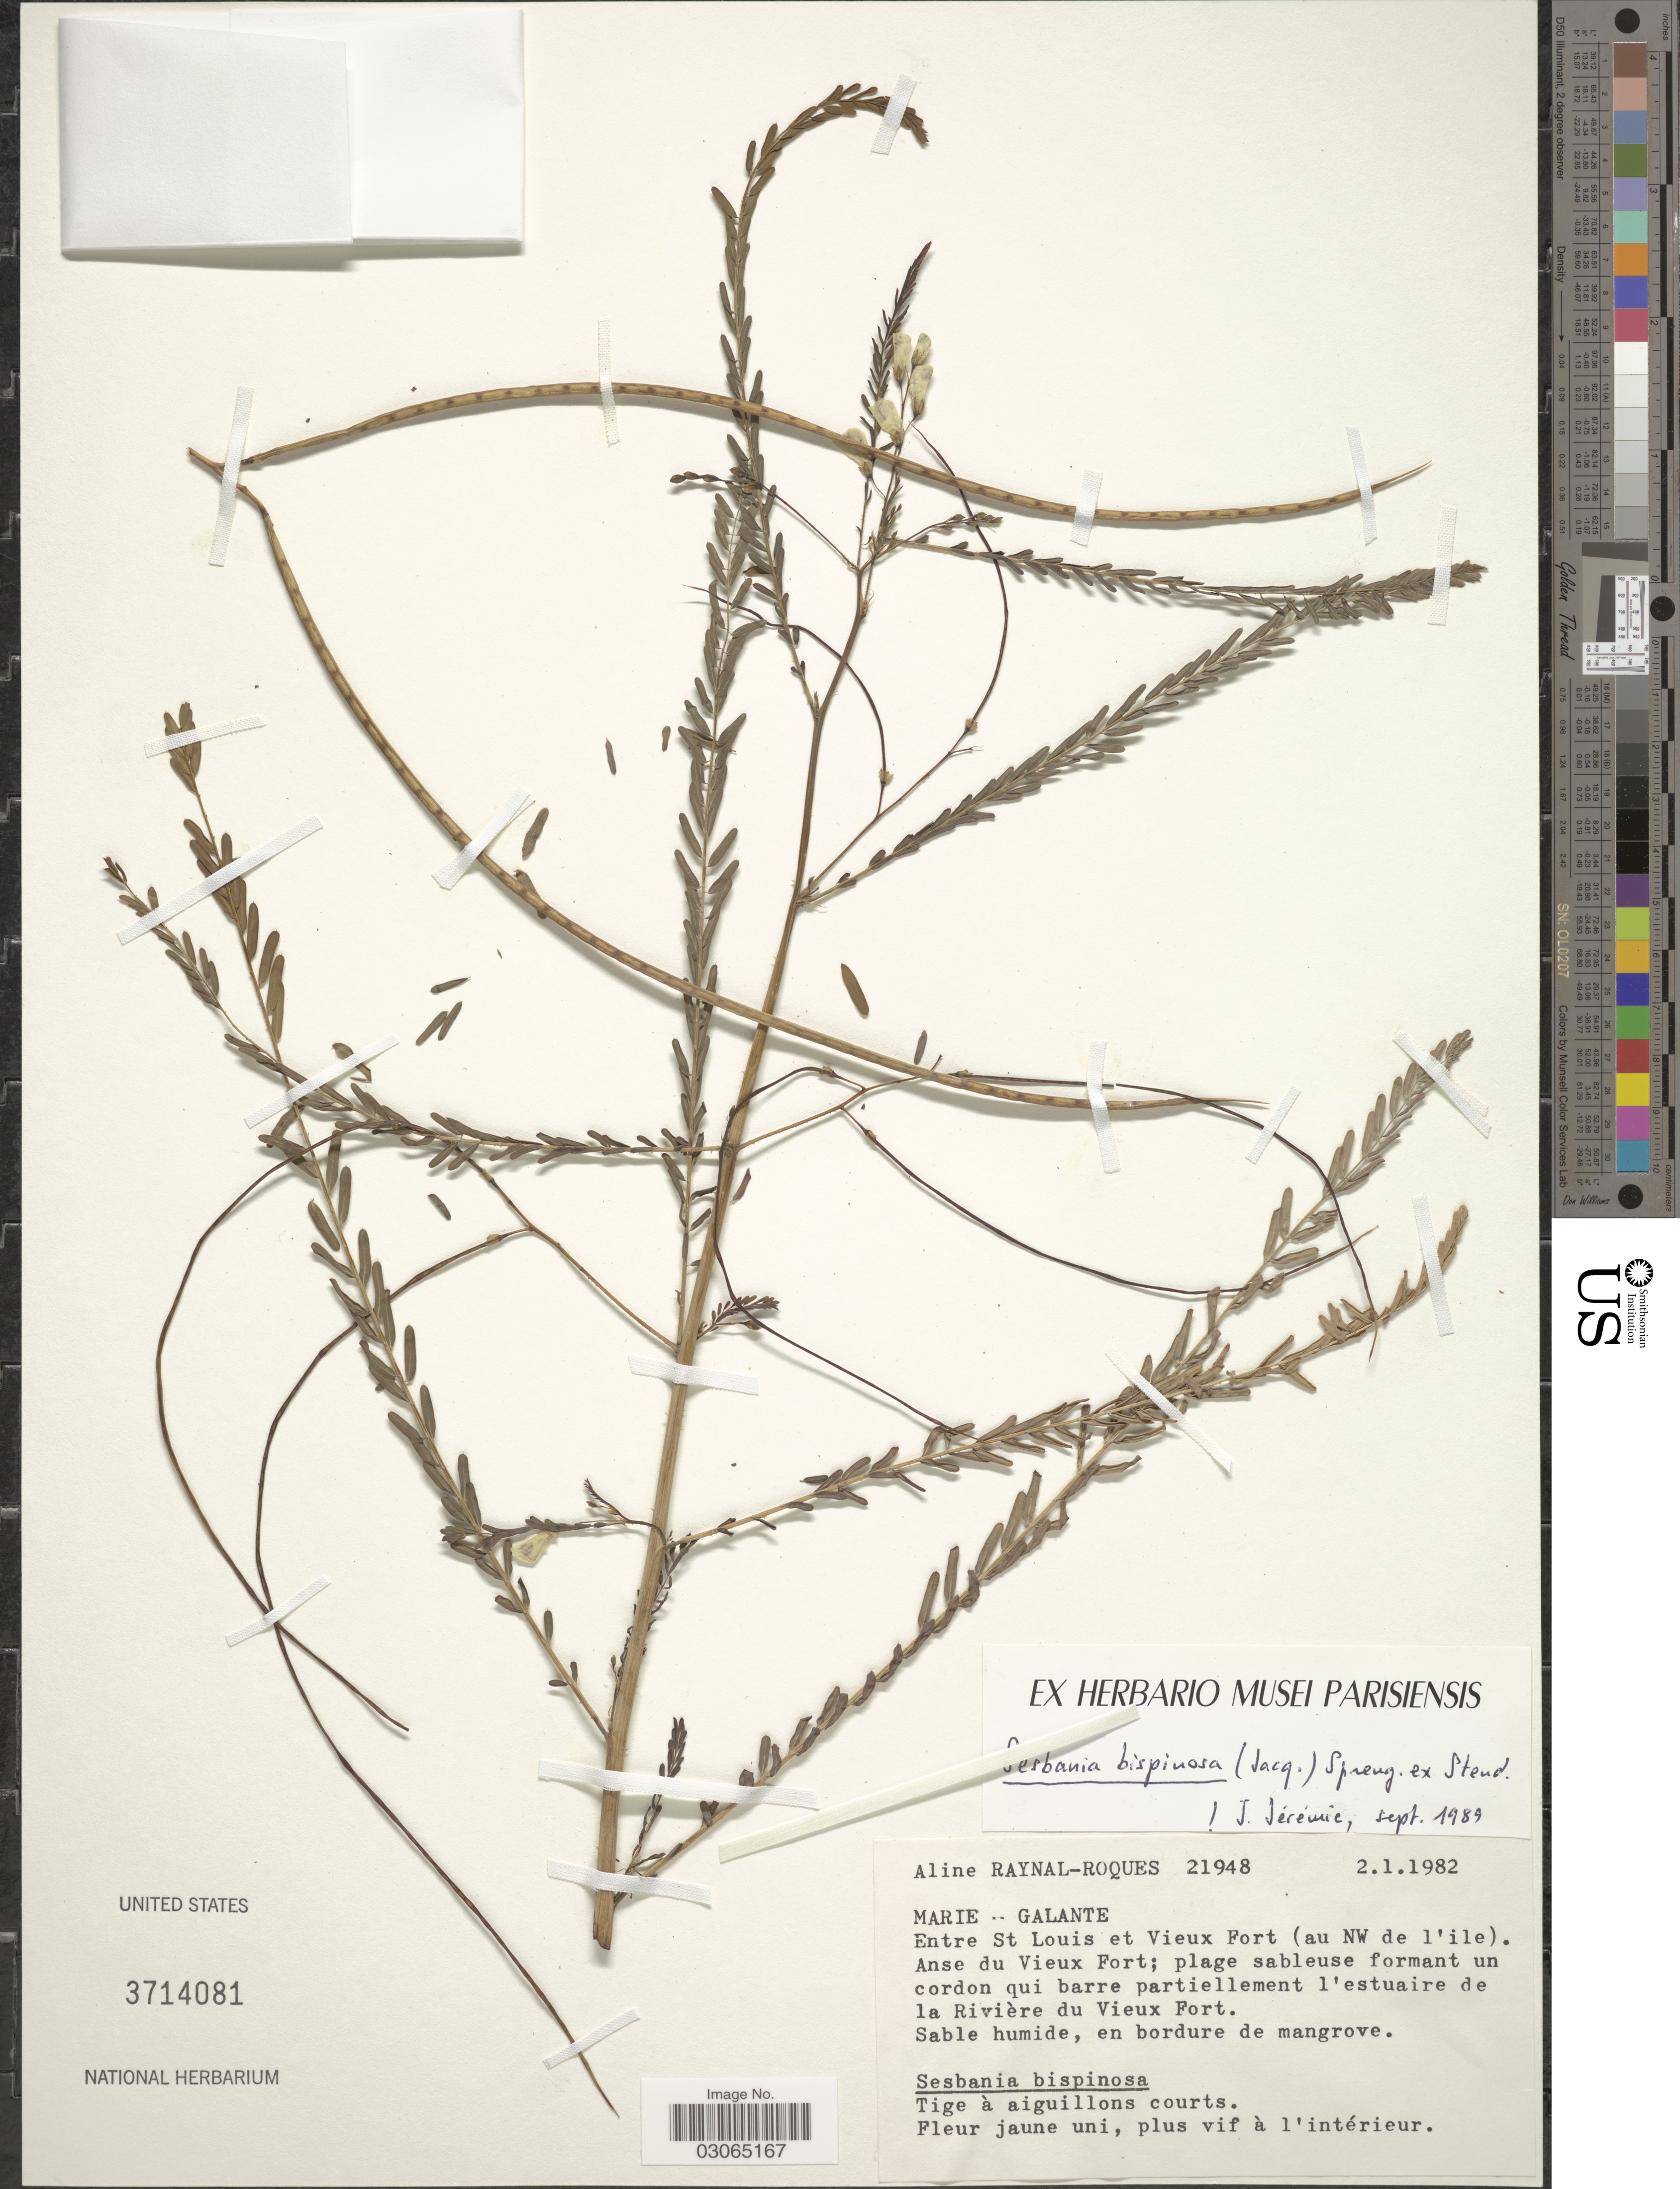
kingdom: Plantae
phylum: Tracheophyta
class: Magnoliopsida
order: Fabales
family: Fabaceae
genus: Sesbania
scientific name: Sesbania bispinosa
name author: (Jacq.) Steud.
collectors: A. M. Raynal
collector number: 21948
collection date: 1982-01-02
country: Guadeloupe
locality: Marie - Galante. Entre St Louis et Vieux Fort (au NW de l'ile). Anse du Vieux Fort; plage sableuse formant un cordon qui barre partiellement l'estuaire de la Rivière du Vieux Fort.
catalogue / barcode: US 3714081